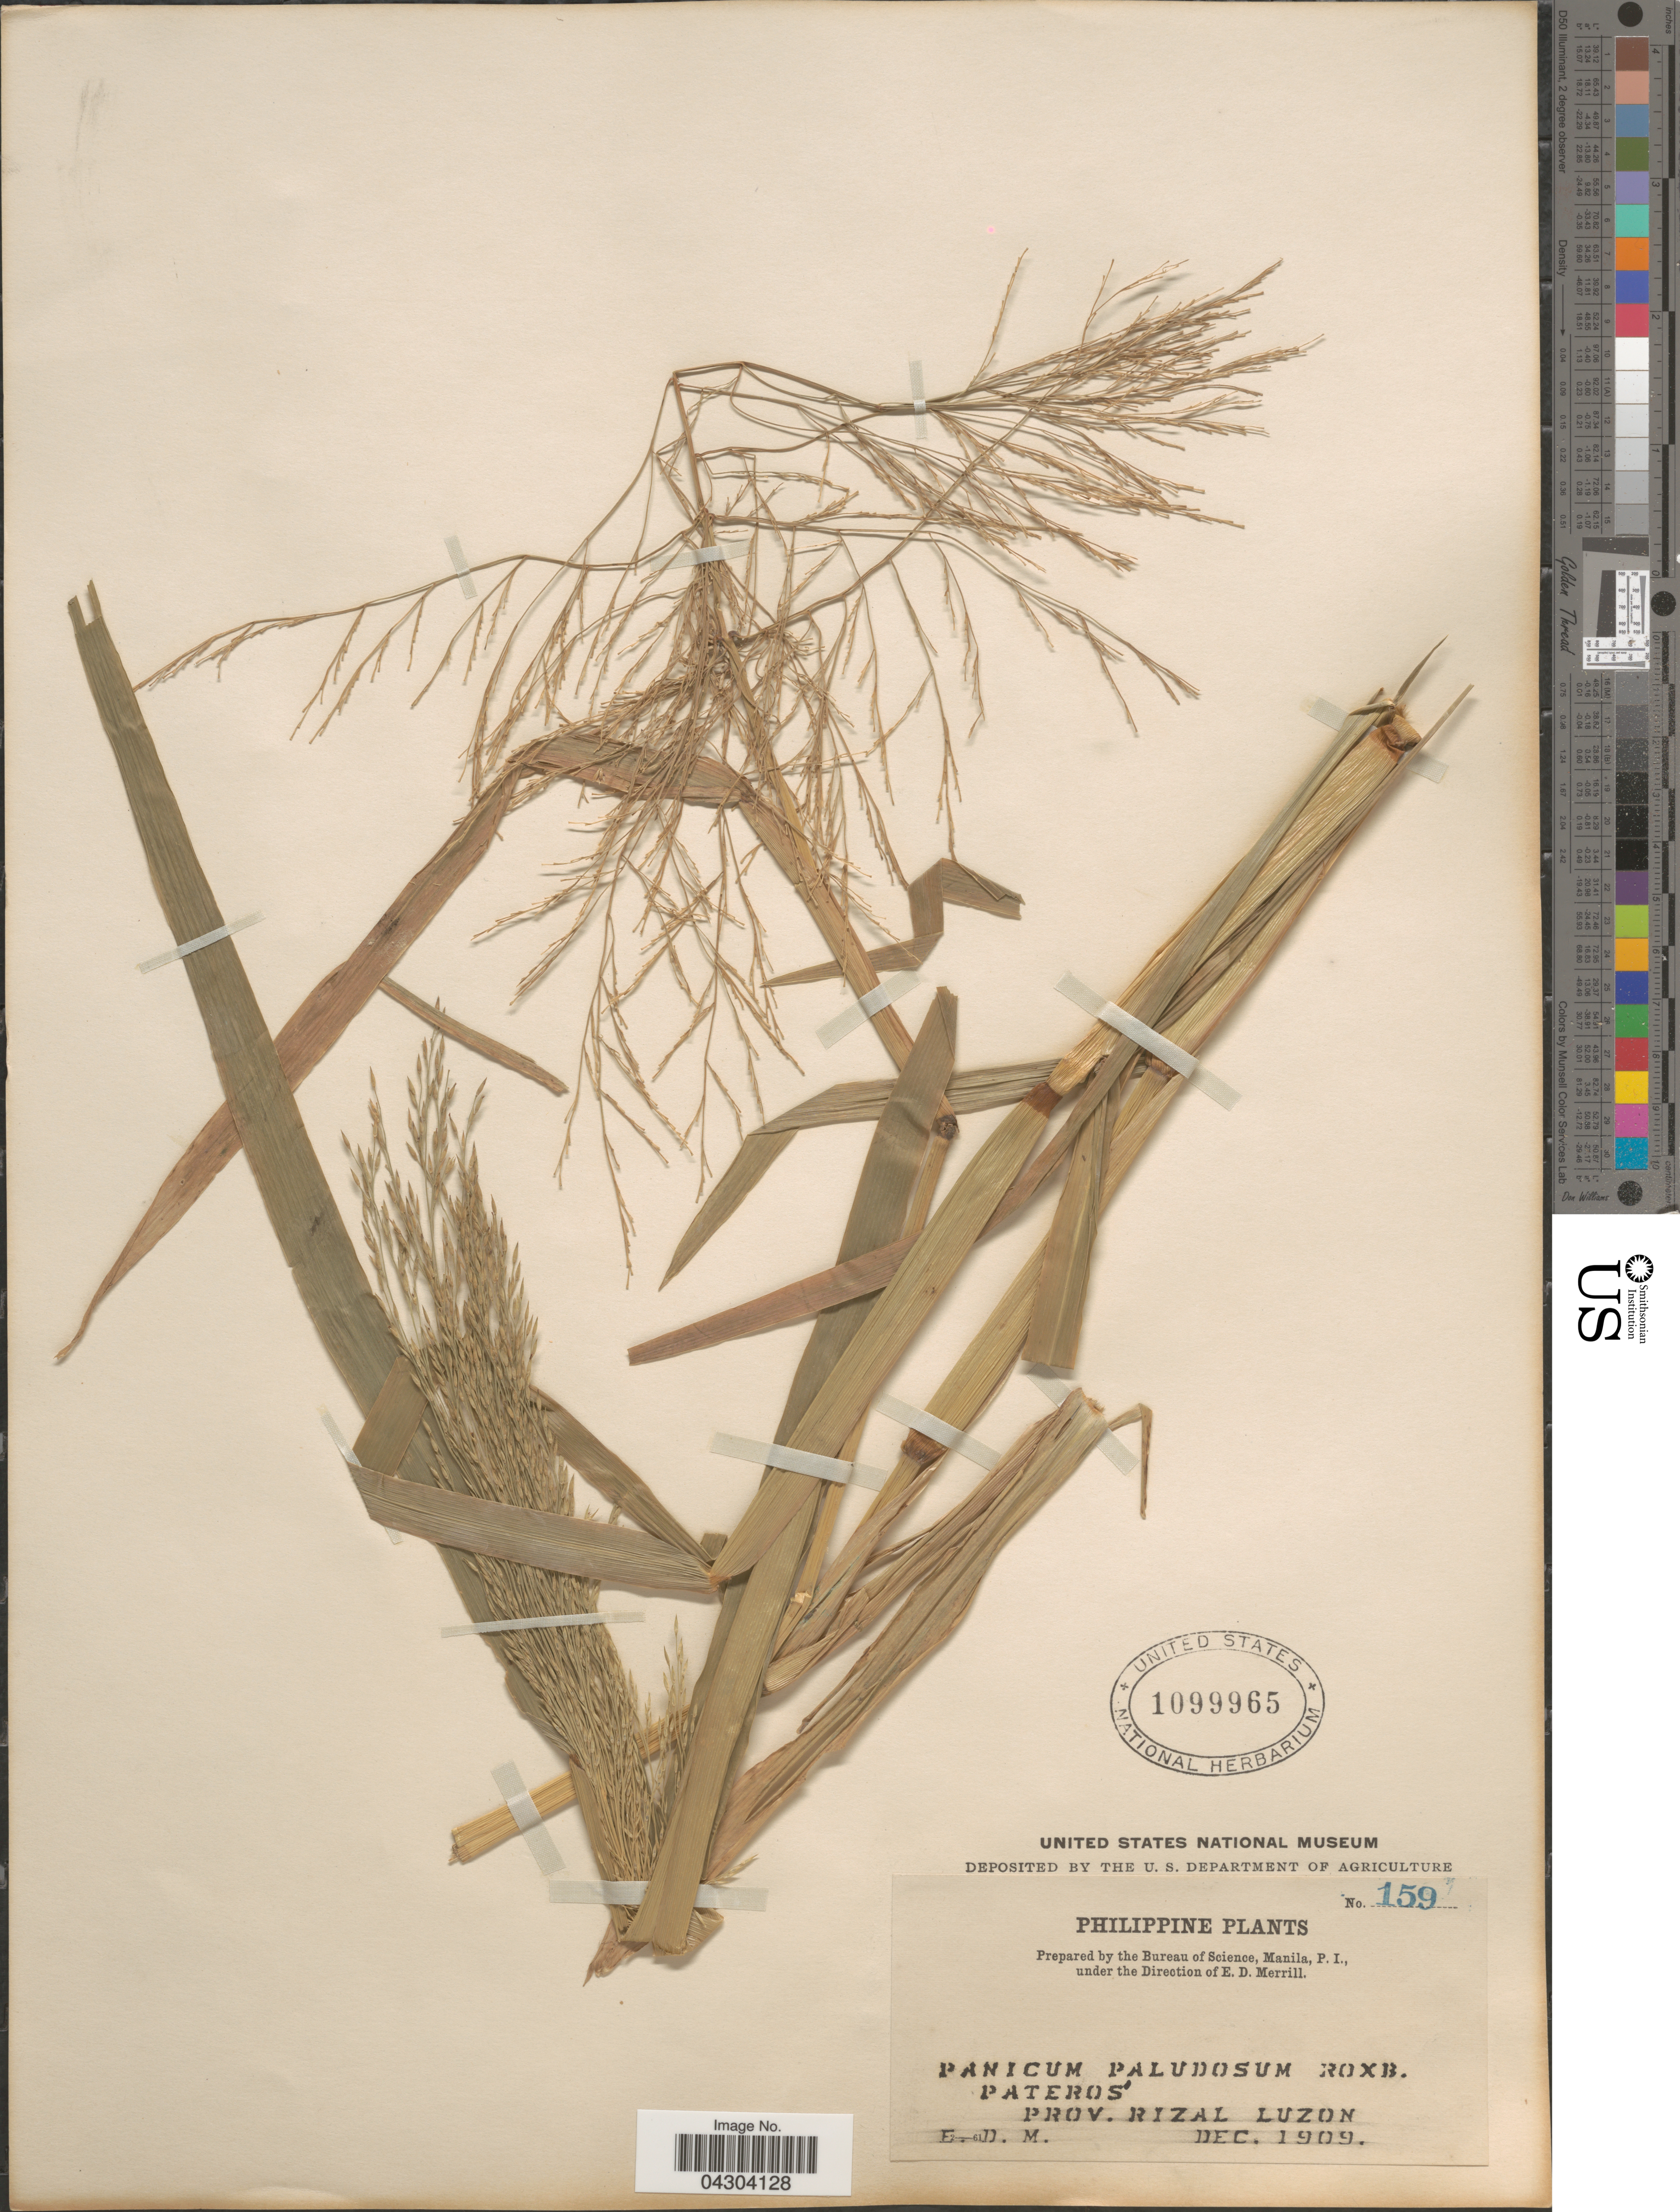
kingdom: Plantae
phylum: Tracheophyta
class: Liliopsida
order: Poales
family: Poaceae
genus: Panicum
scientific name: Panicum paludosum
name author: Roxb.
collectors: E. D. Merrill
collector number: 159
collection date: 1909-12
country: Philippines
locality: Pateros. Prov. Rizal. Luzon.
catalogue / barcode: US 1099965